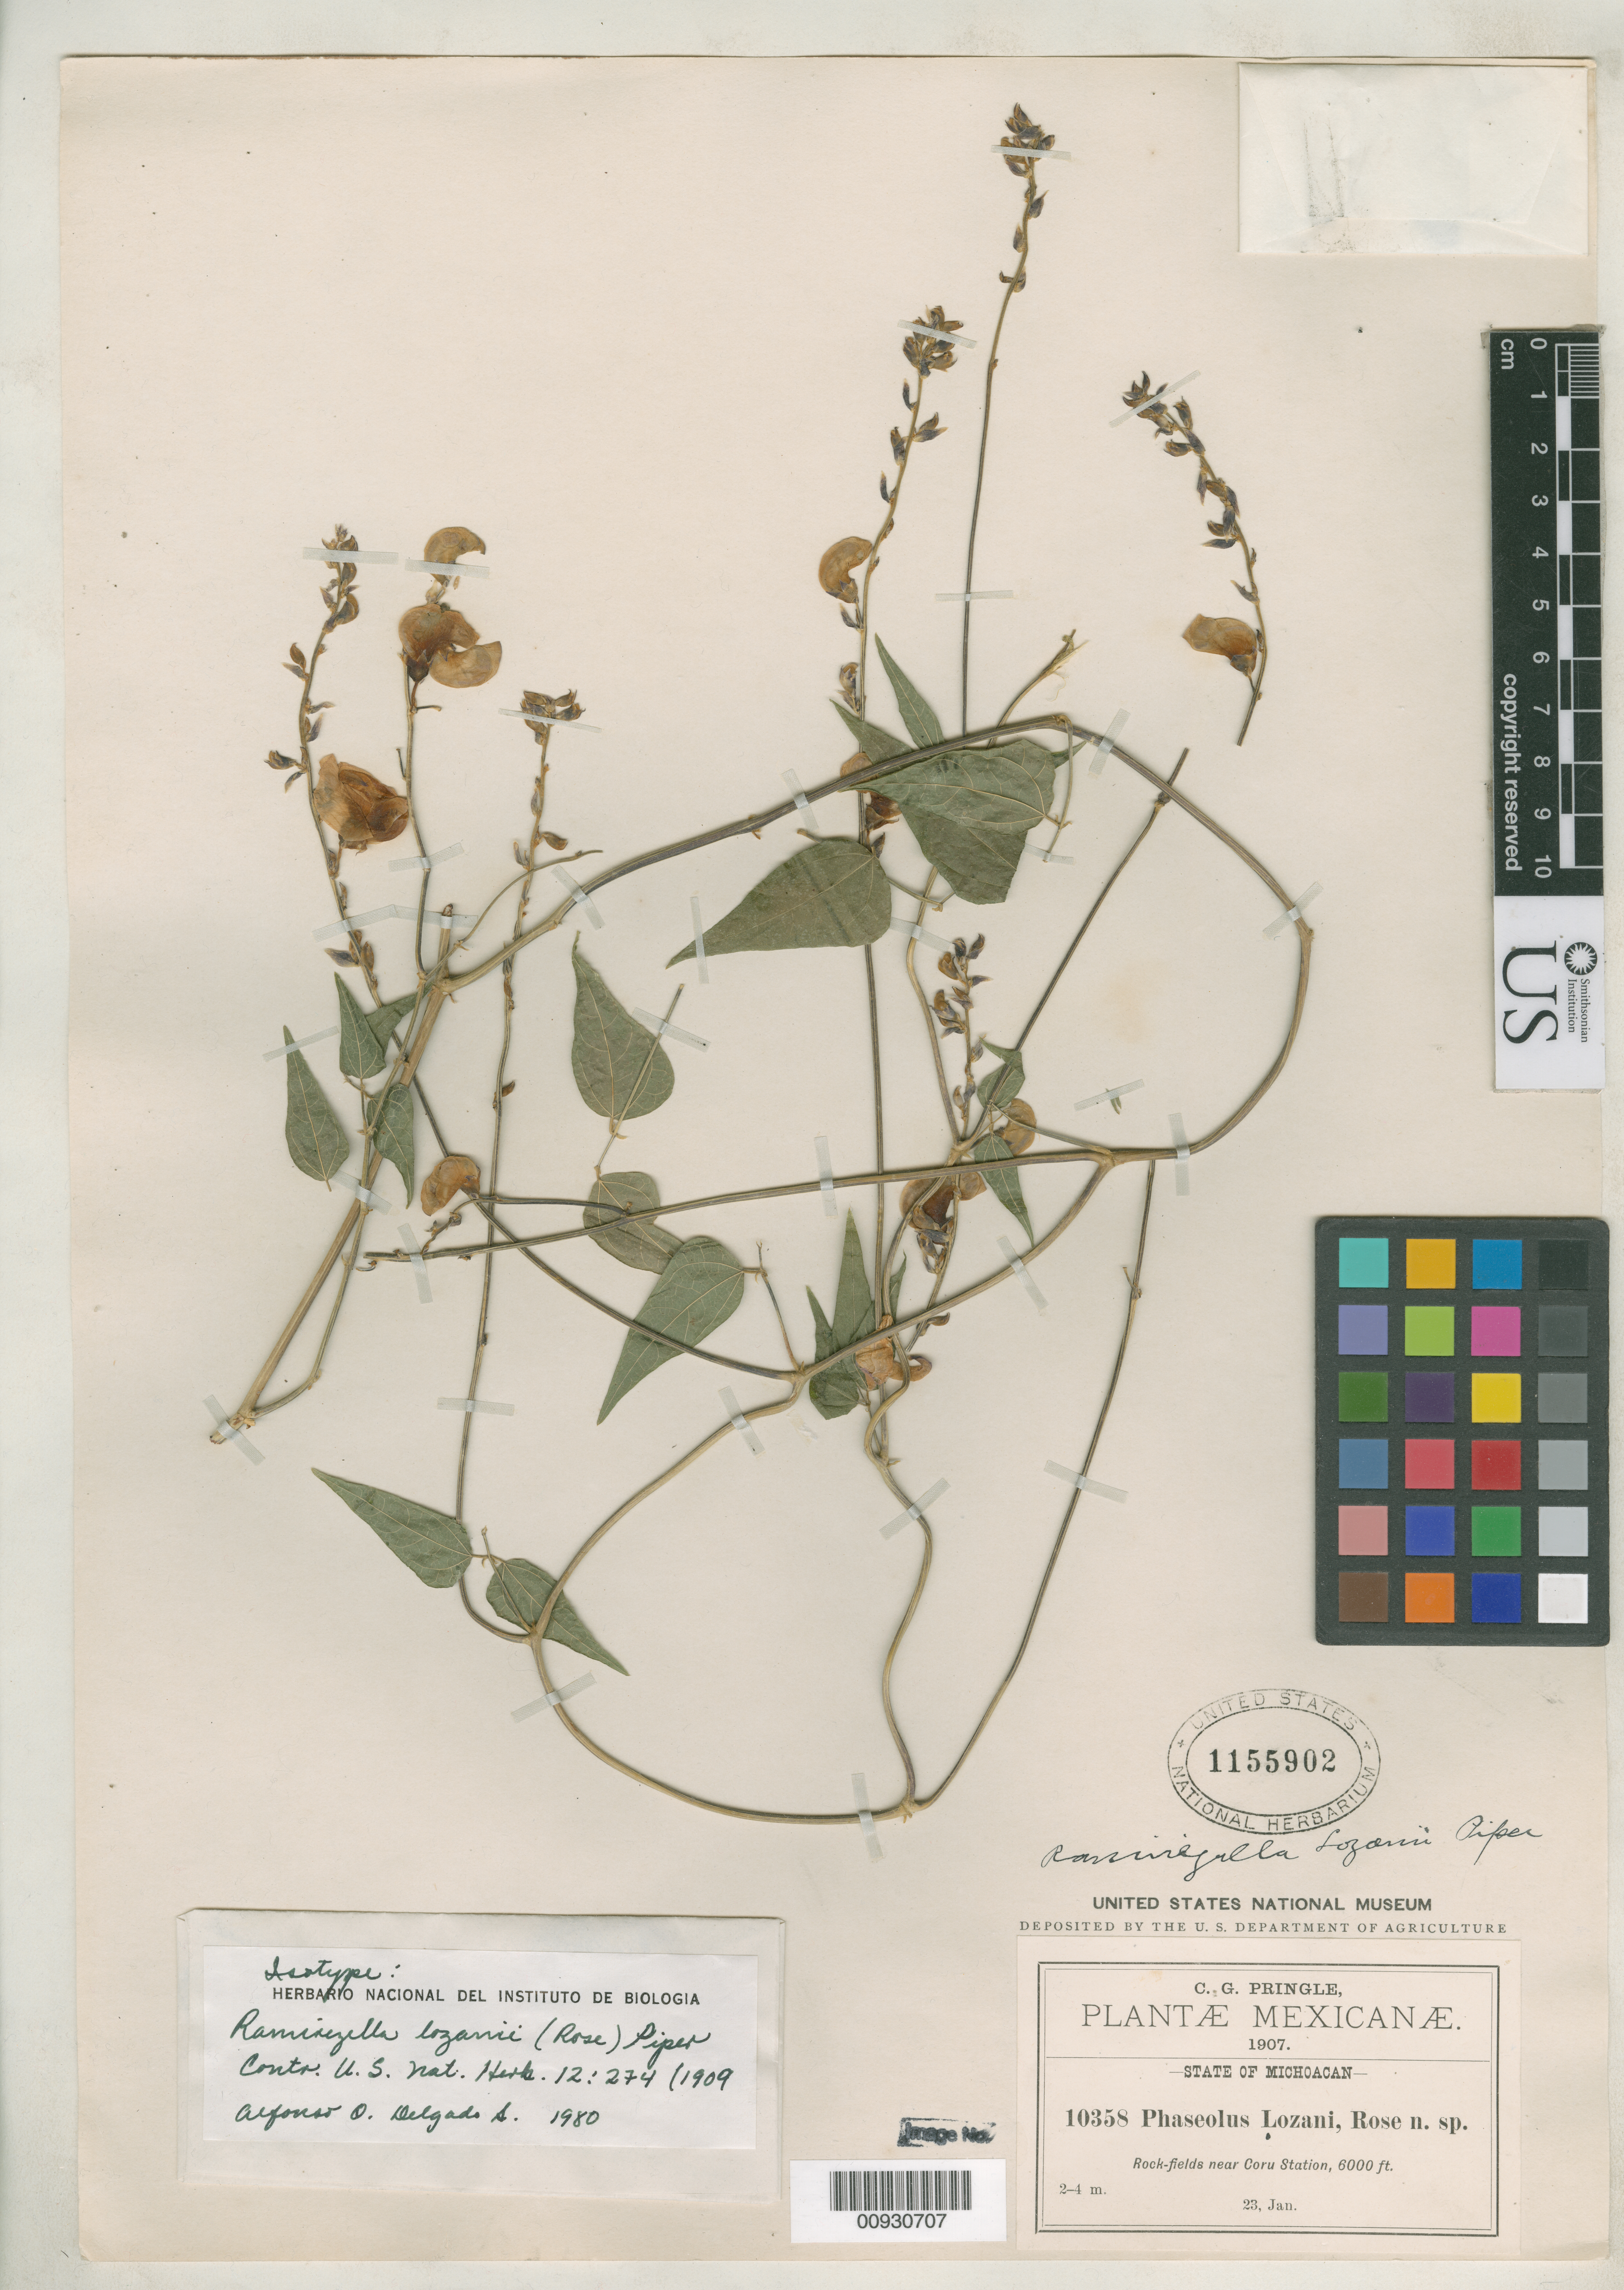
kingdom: Plantae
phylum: Tracheophyta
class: Magnoliopsida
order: Fabales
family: Fabaceae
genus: Phaseolus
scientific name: Phaseolus lozanii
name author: Rose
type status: Isotype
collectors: C. G. Pringle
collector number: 10358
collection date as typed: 23 Jan 1907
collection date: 1907-01-23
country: Mexico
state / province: Michoacán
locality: Near Uruapan, near Coru Station.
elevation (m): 1829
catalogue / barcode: US 1155902